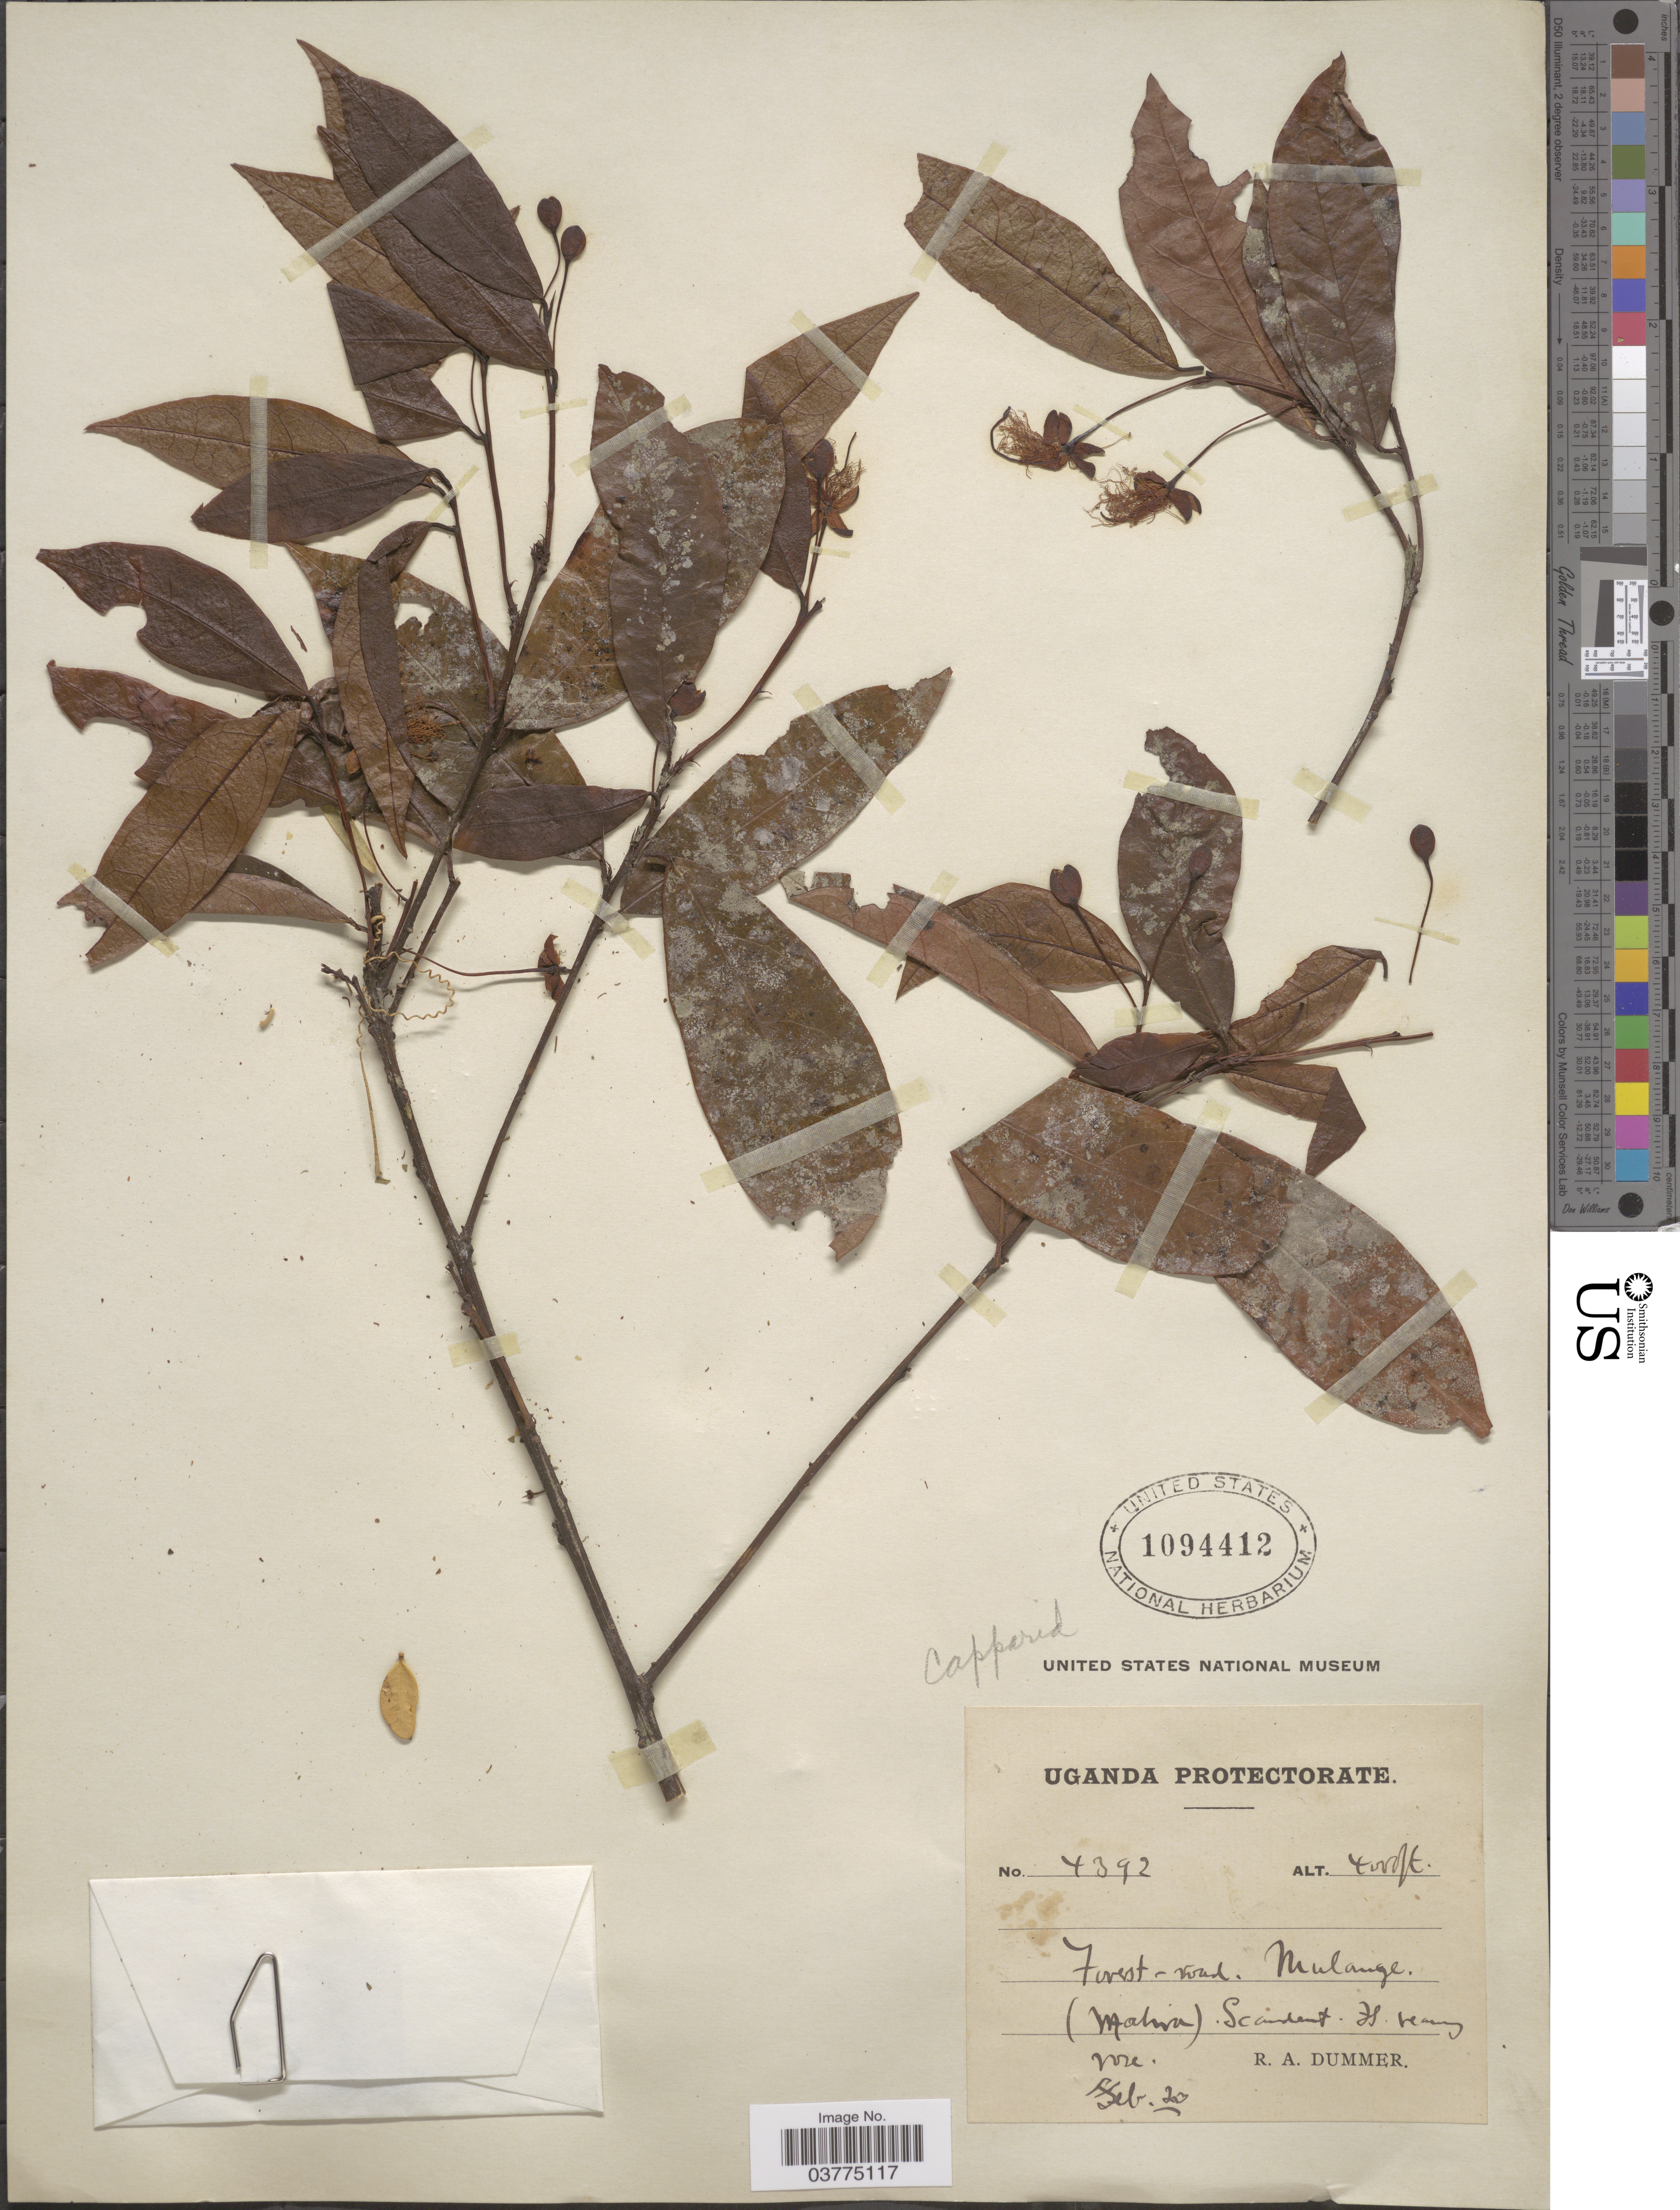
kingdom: Plantae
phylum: Tracheophyta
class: Magnoliopsida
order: Brassicales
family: Capparaceae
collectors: R. Dümmer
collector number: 4392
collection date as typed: Transcribed d/m/y: /2/20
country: Uganda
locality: Uganda Protectorate. Forest-road. Mulange.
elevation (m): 1219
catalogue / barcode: US 1094412